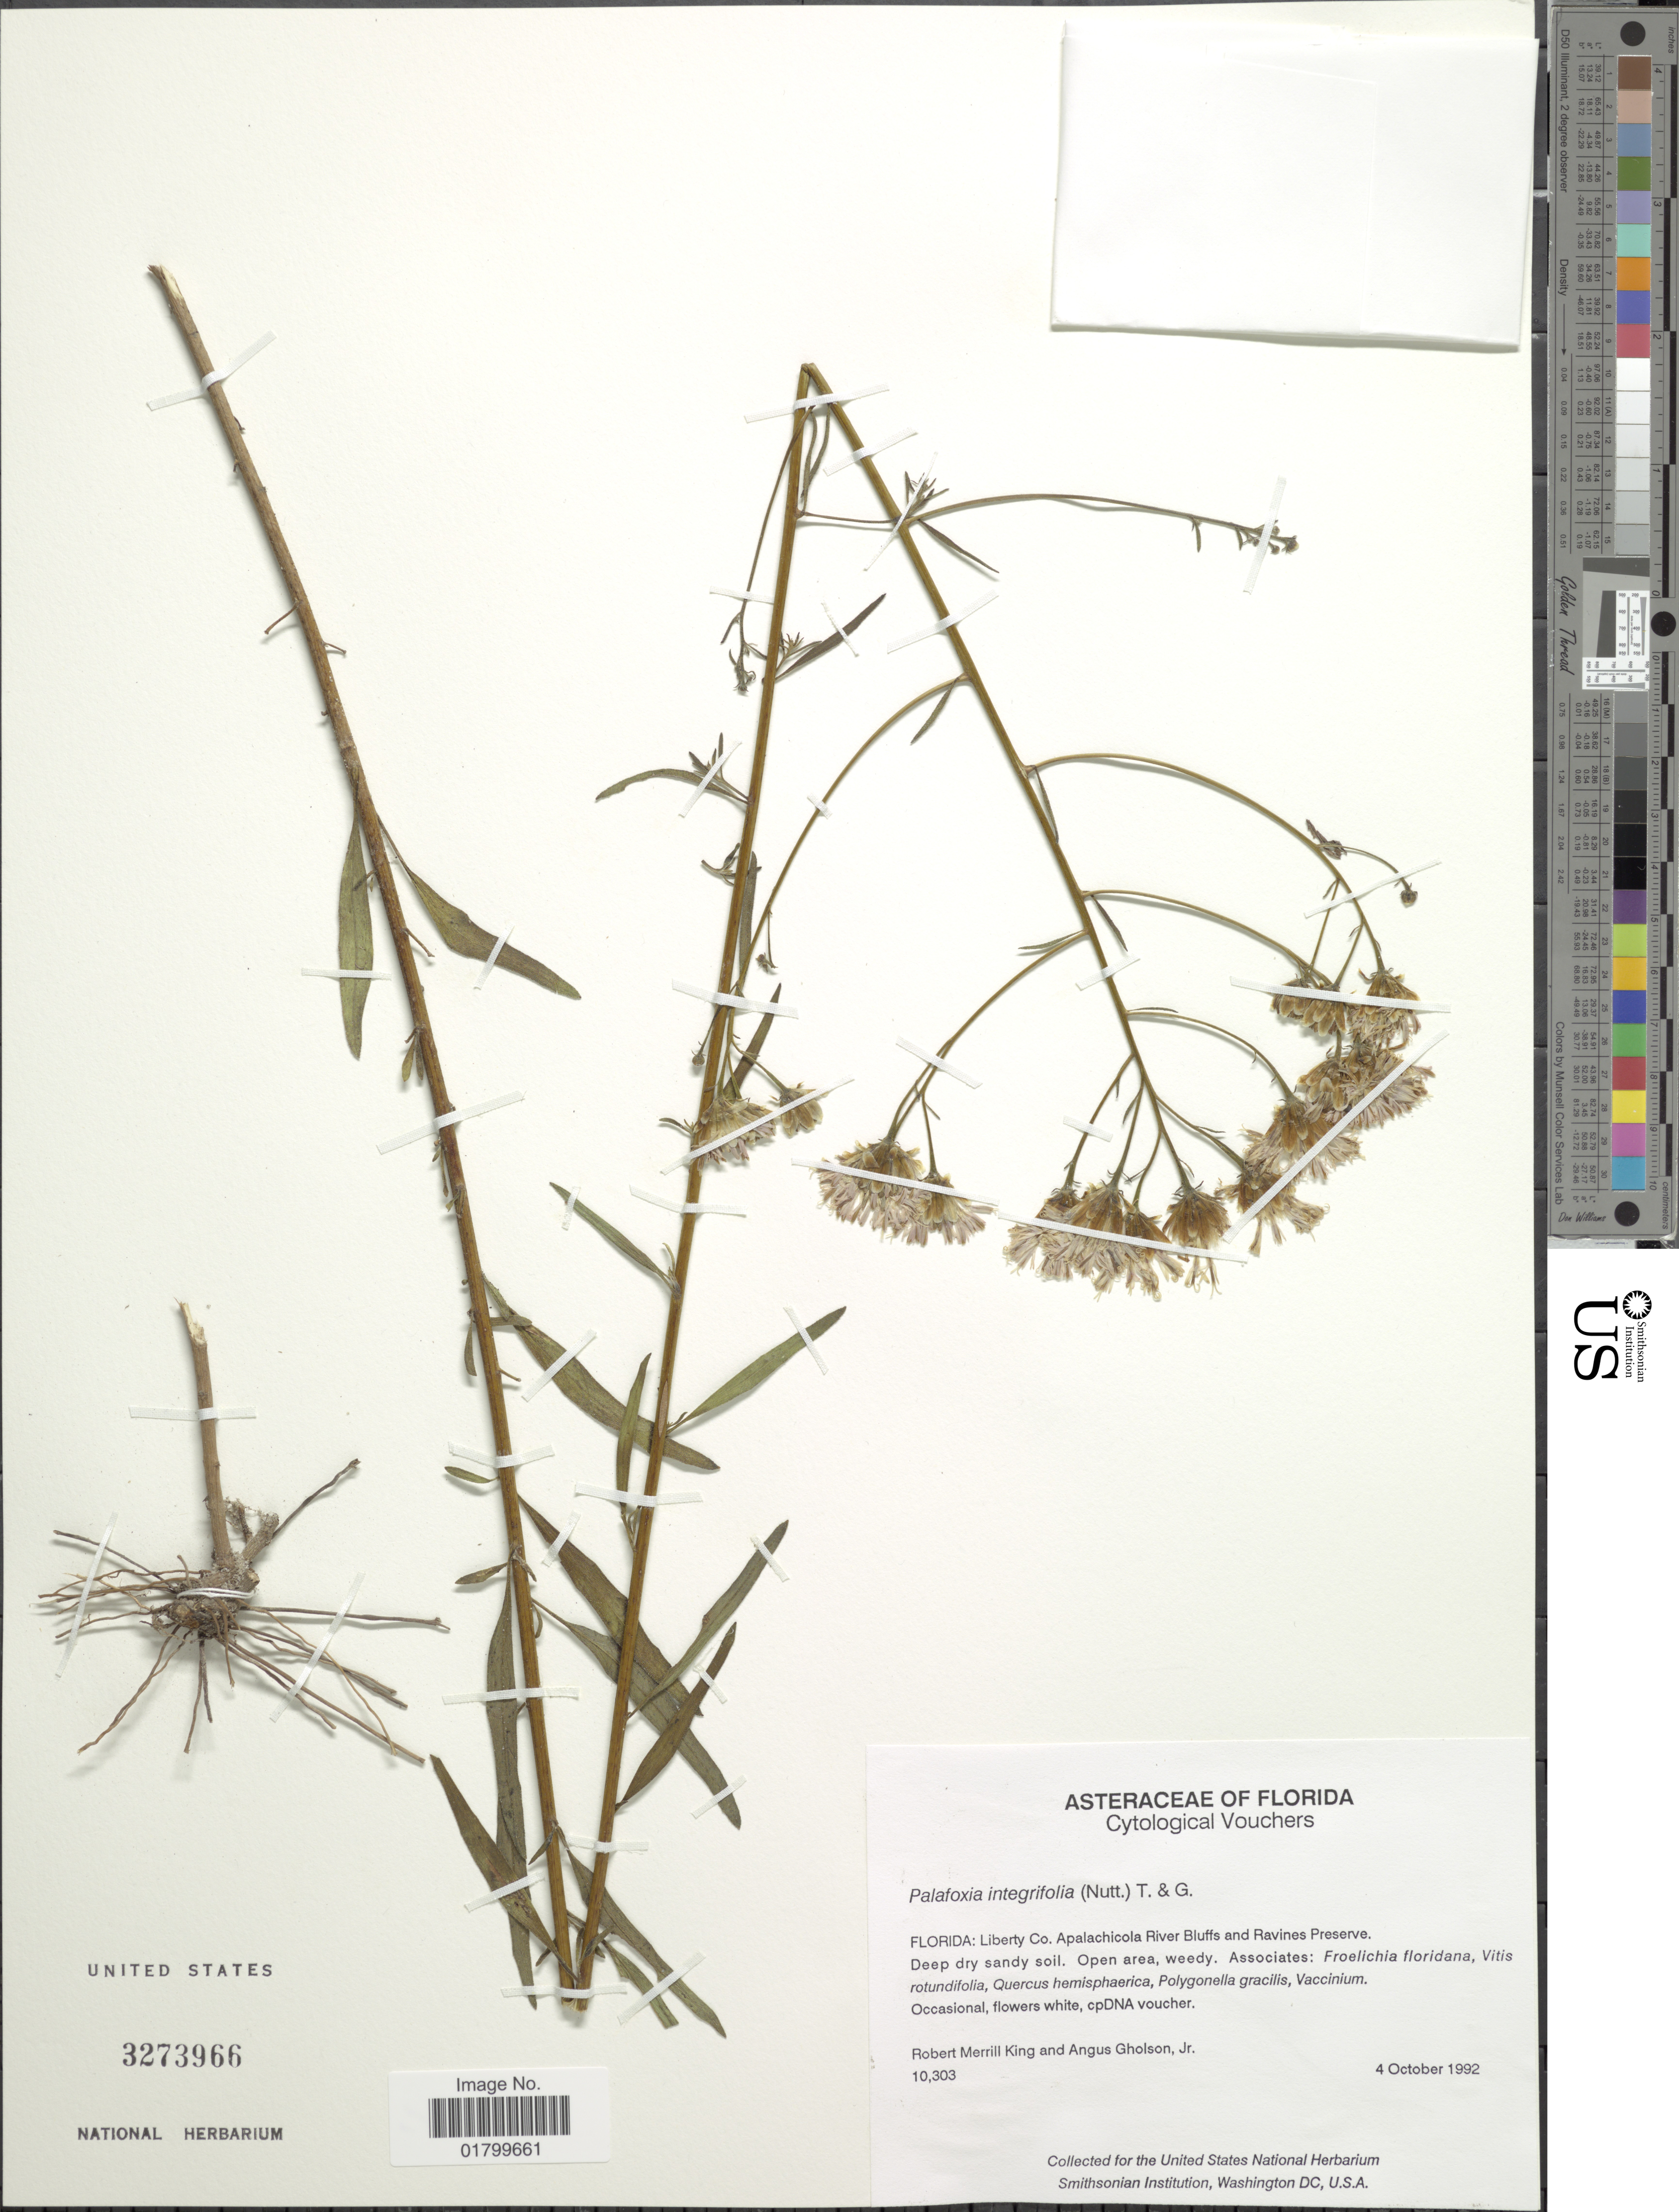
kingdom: Plantae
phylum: Tracheophyta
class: Magnoliopsida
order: Asterales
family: Asteraceae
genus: Palafoxia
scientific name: Palafoxia integrifolia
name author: (Nutt.) Torr. & A. Gray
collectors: R. M. King & A. Gholson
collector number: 10303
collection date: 1992-10-04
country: United States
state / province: Florida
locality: Florida: Liberty Co. Apalachicola River Bluffs and Ravines Preserve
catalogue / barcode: US 3273966